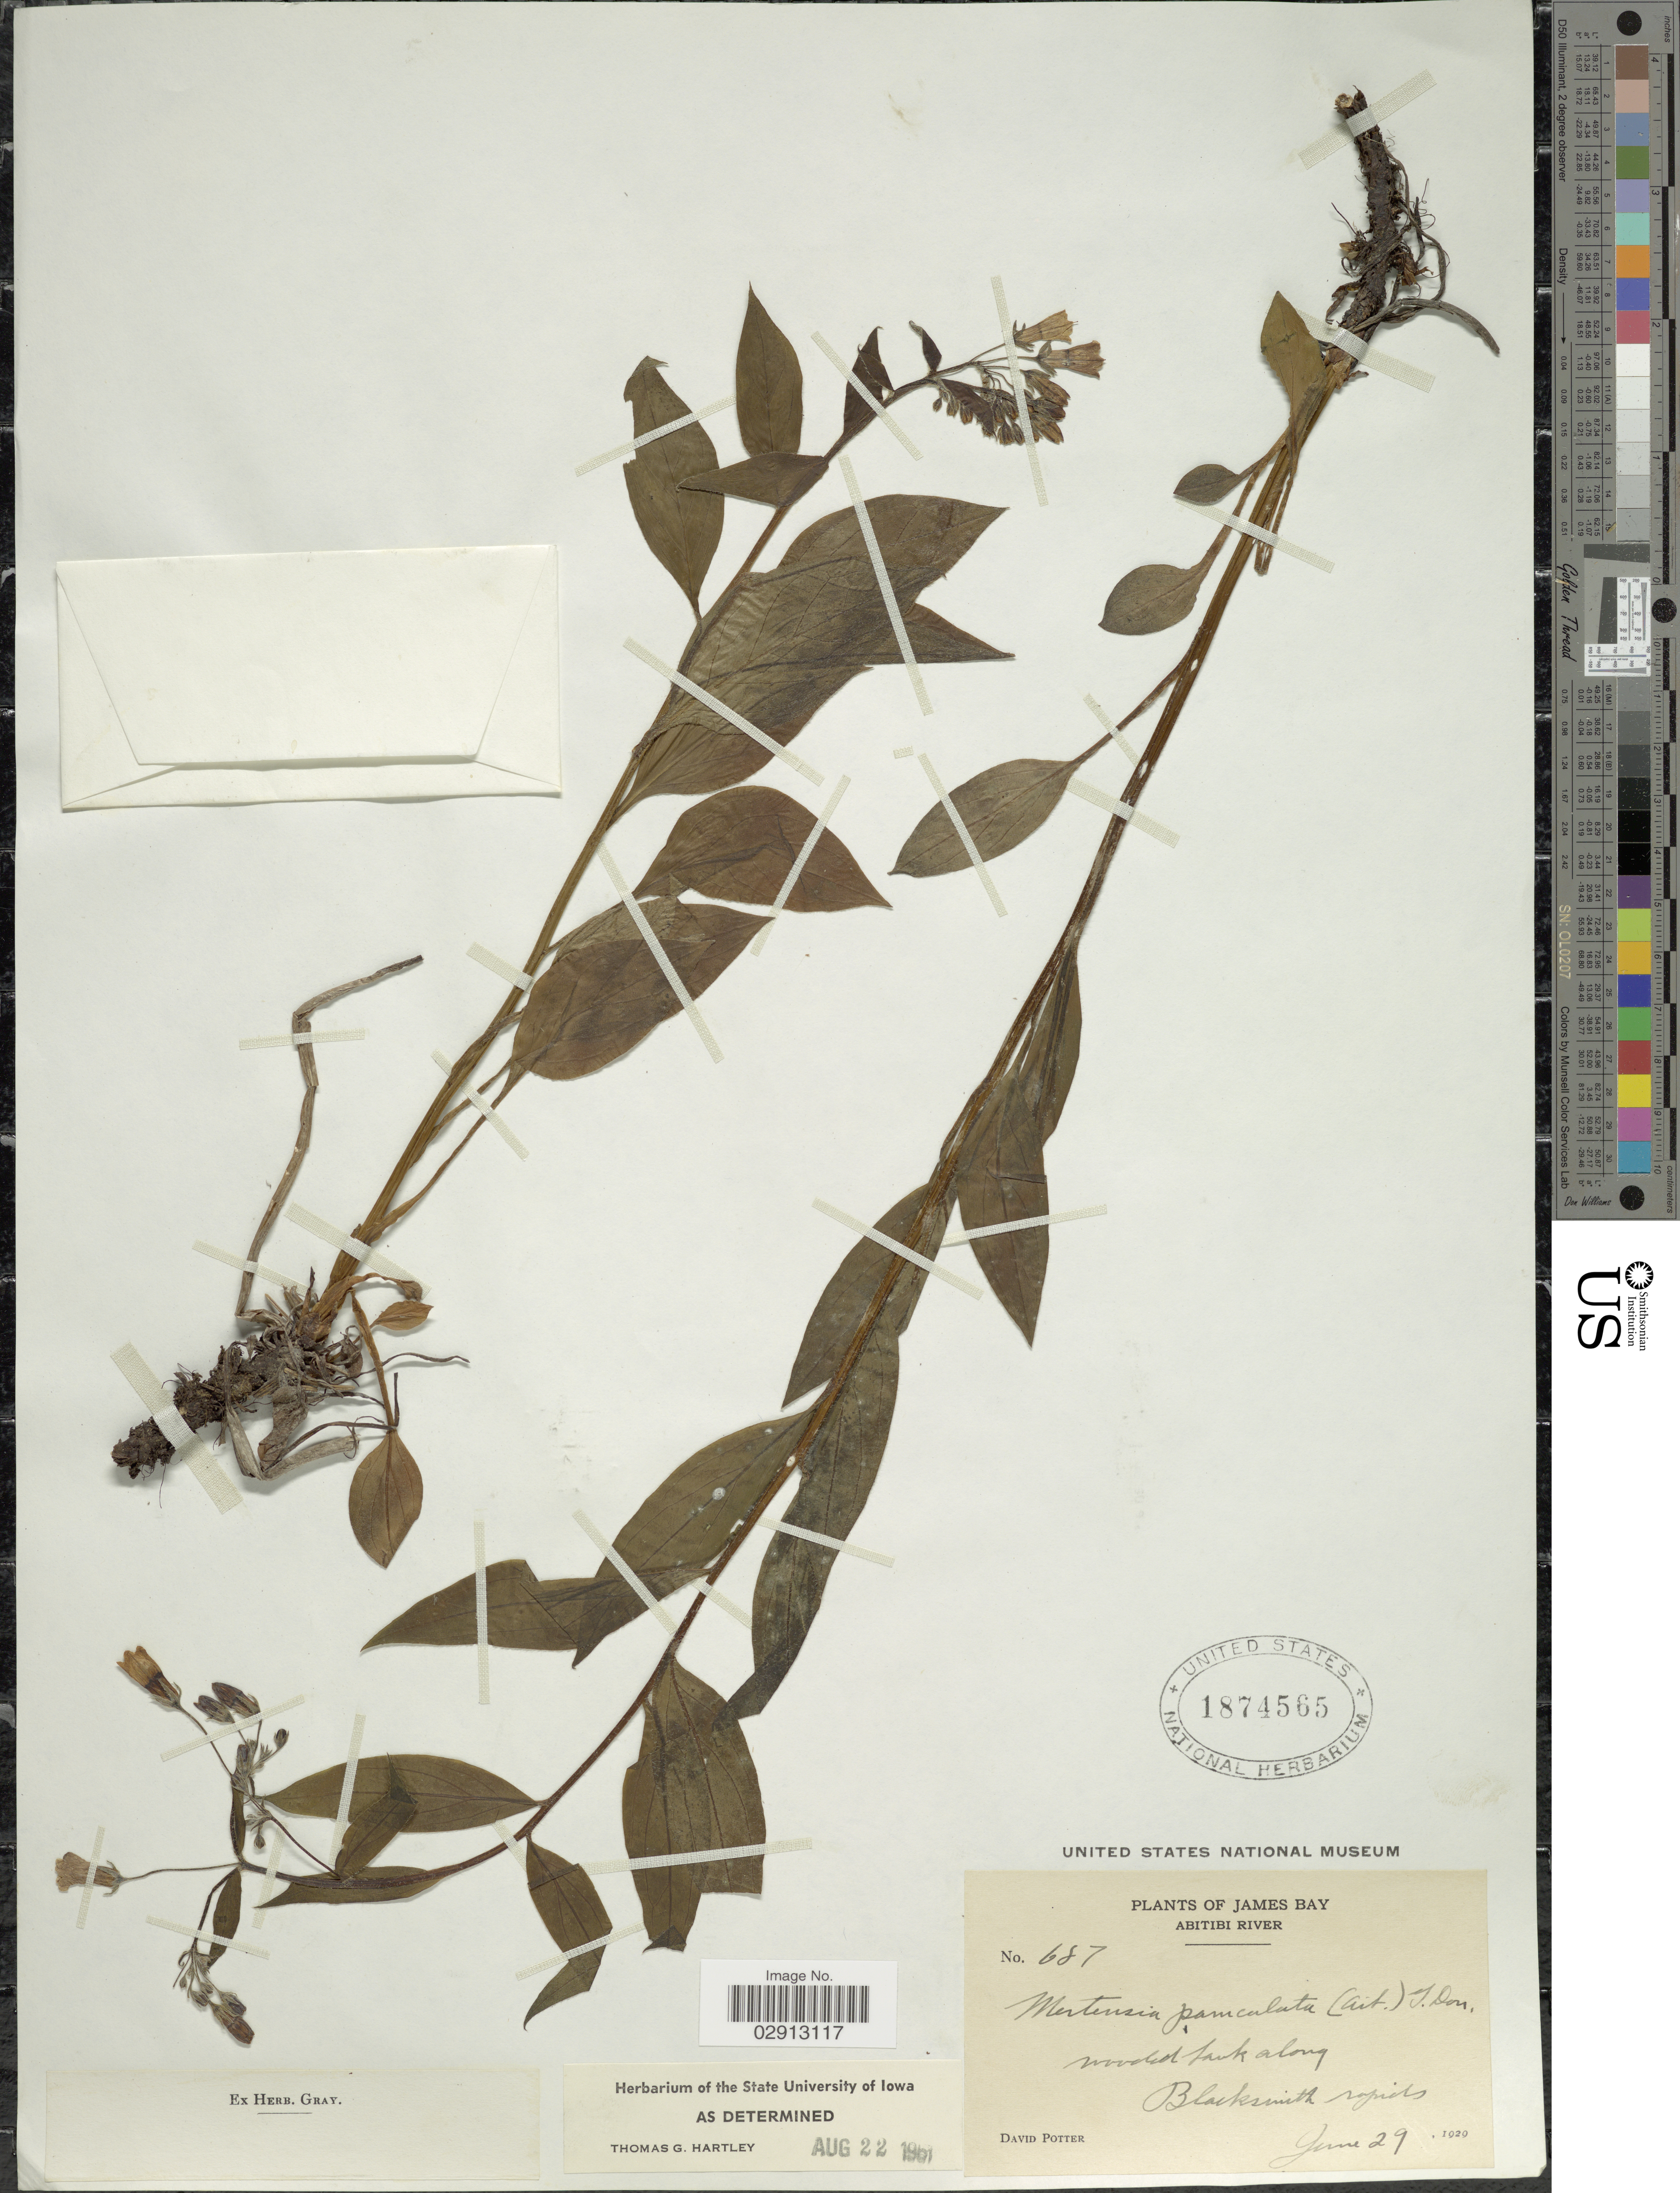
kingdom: Plantae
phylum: Tracheophyta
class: Magnoliopsida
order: Boraginales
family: Boraginaceae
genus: Mertensia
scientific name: Mertensia paniculata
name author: (Aiton) G. Don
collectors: D. Potter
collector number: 687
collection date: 1920-06-29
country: Canada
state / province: Ontario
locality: James Bay. Abitibi River. Wooded bank along Blacksmith rapids.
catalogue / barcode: US 1874565